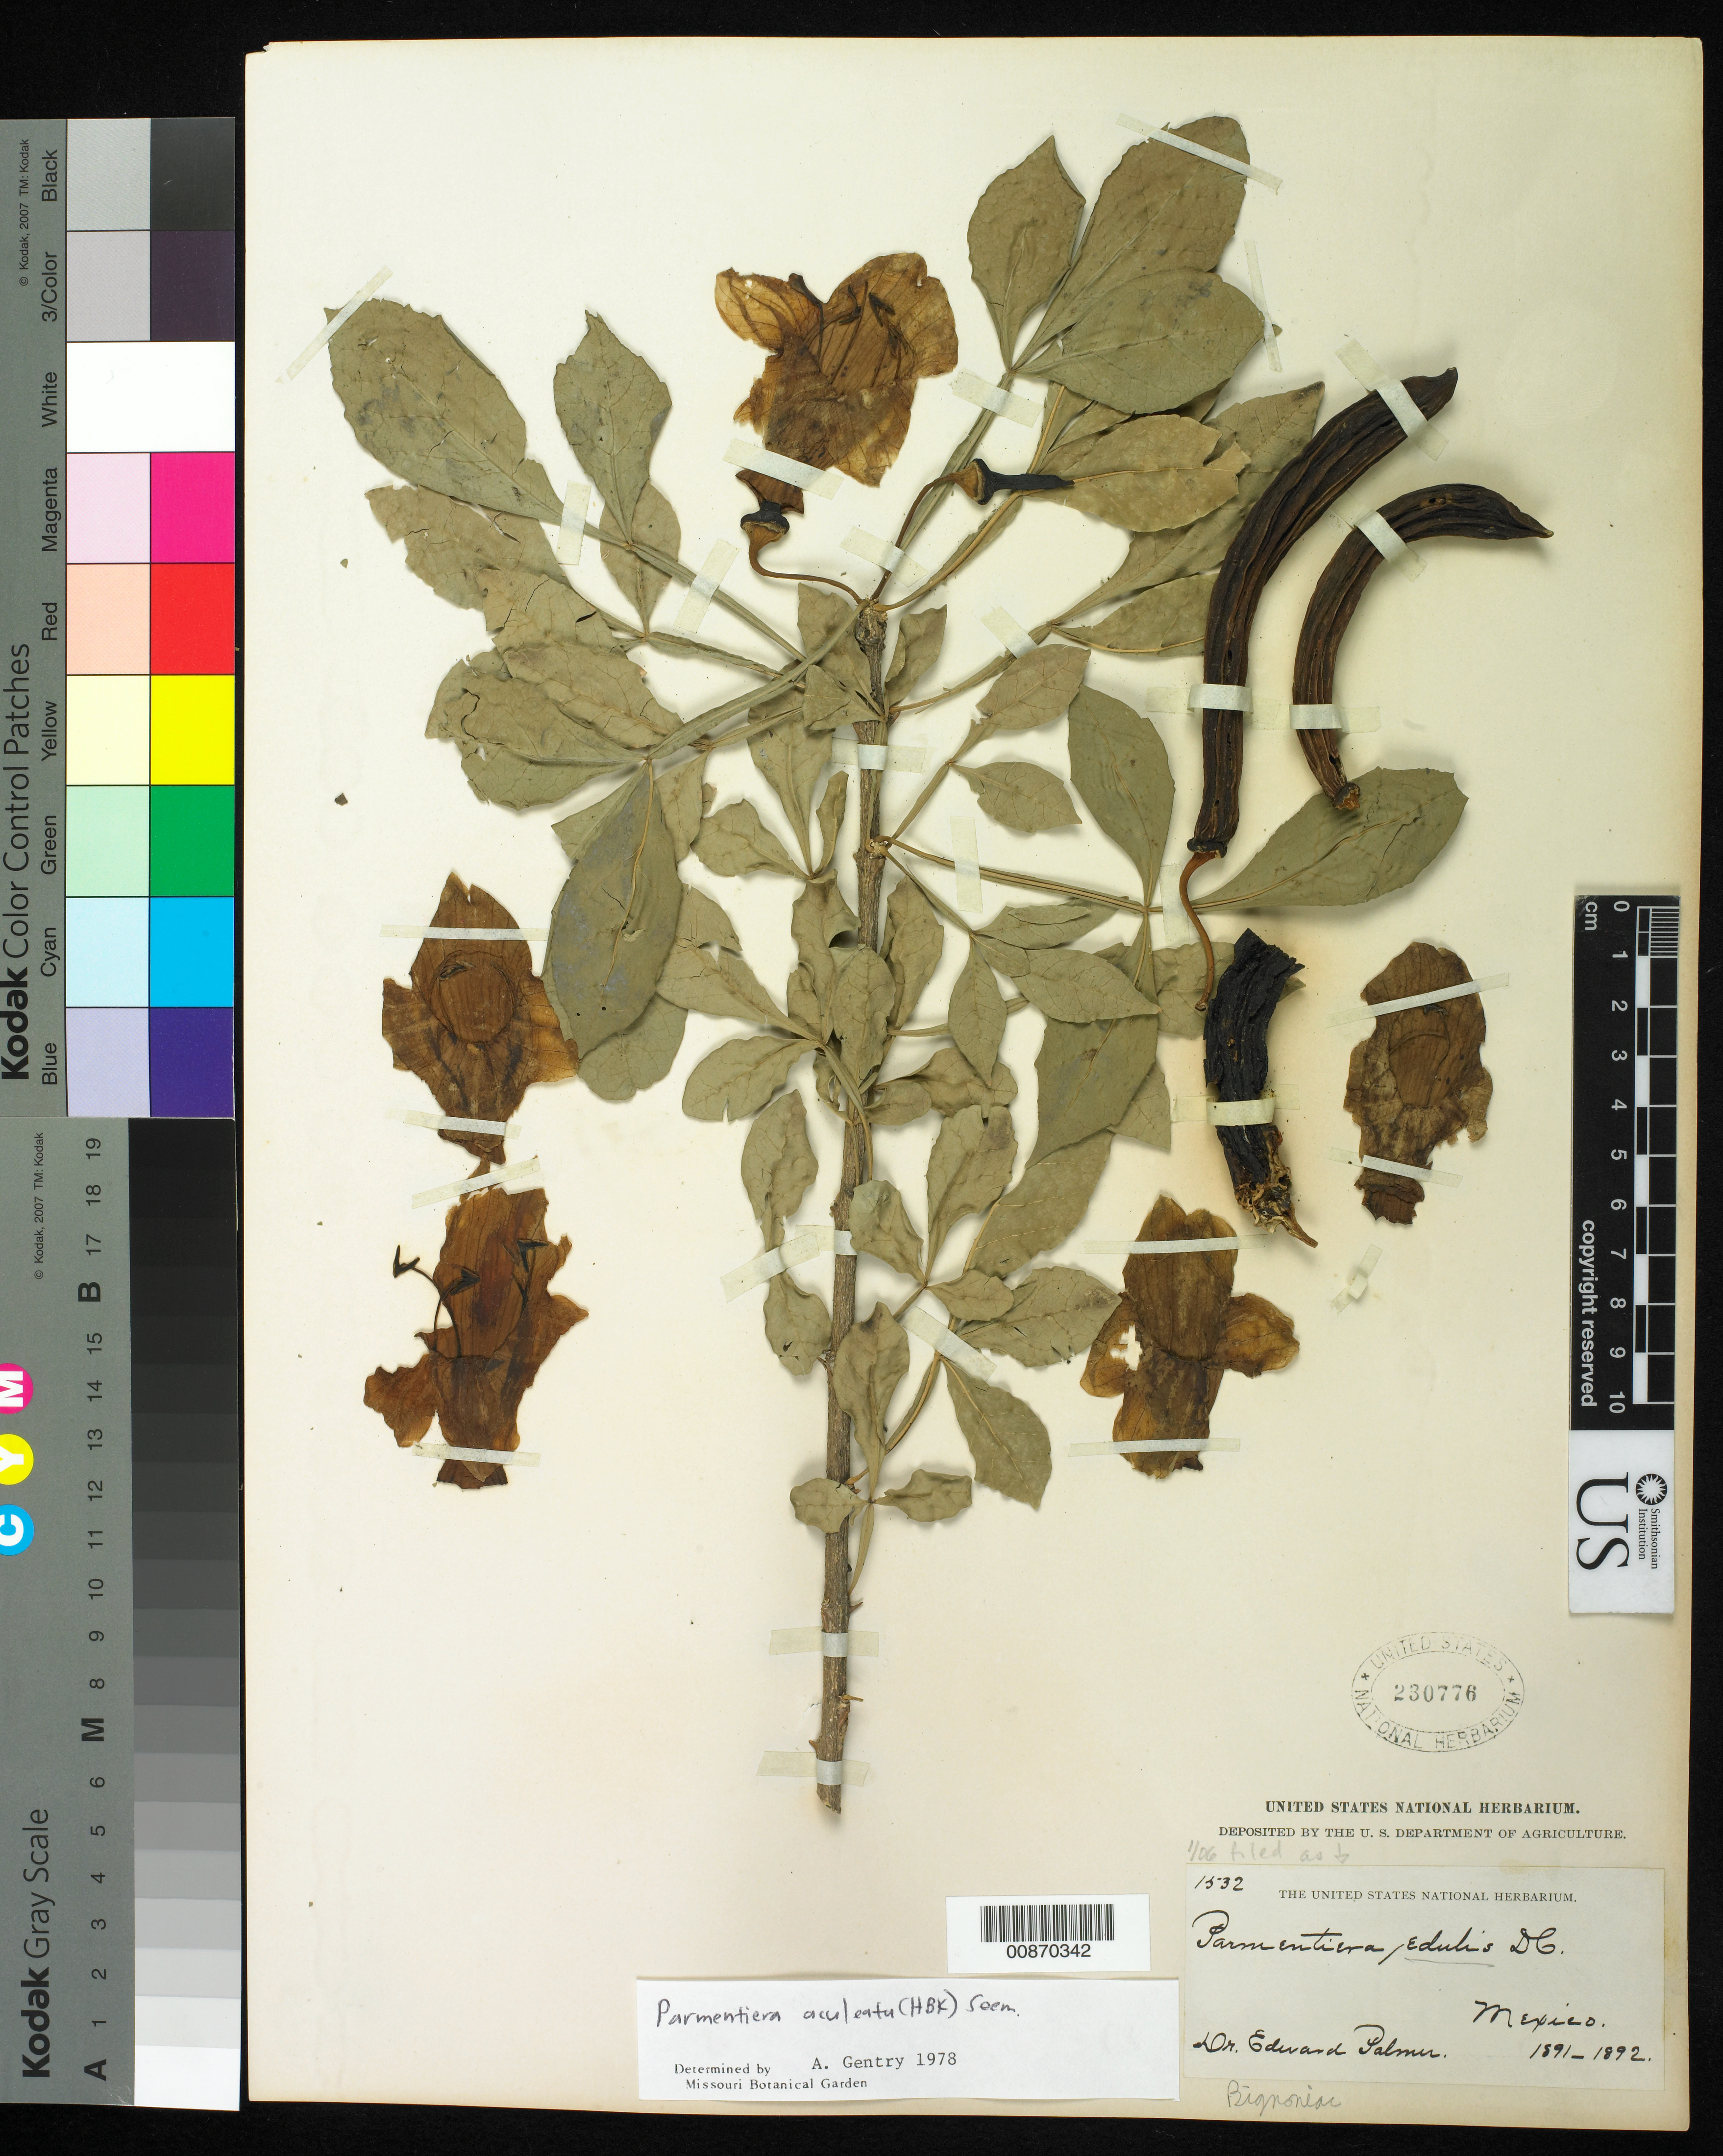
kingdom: Plantae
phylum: Tracheophyta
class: Magnoliopsida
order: Lamiales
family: Bignoniaceae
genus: Parmentiera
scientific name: Parmentiera edulis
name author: Raf.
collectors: E. Palmer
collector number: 1532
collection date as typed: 1891 to -- --- 1892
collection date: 1891/1892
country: Mexico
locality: Mexico.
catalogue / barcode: US 230776